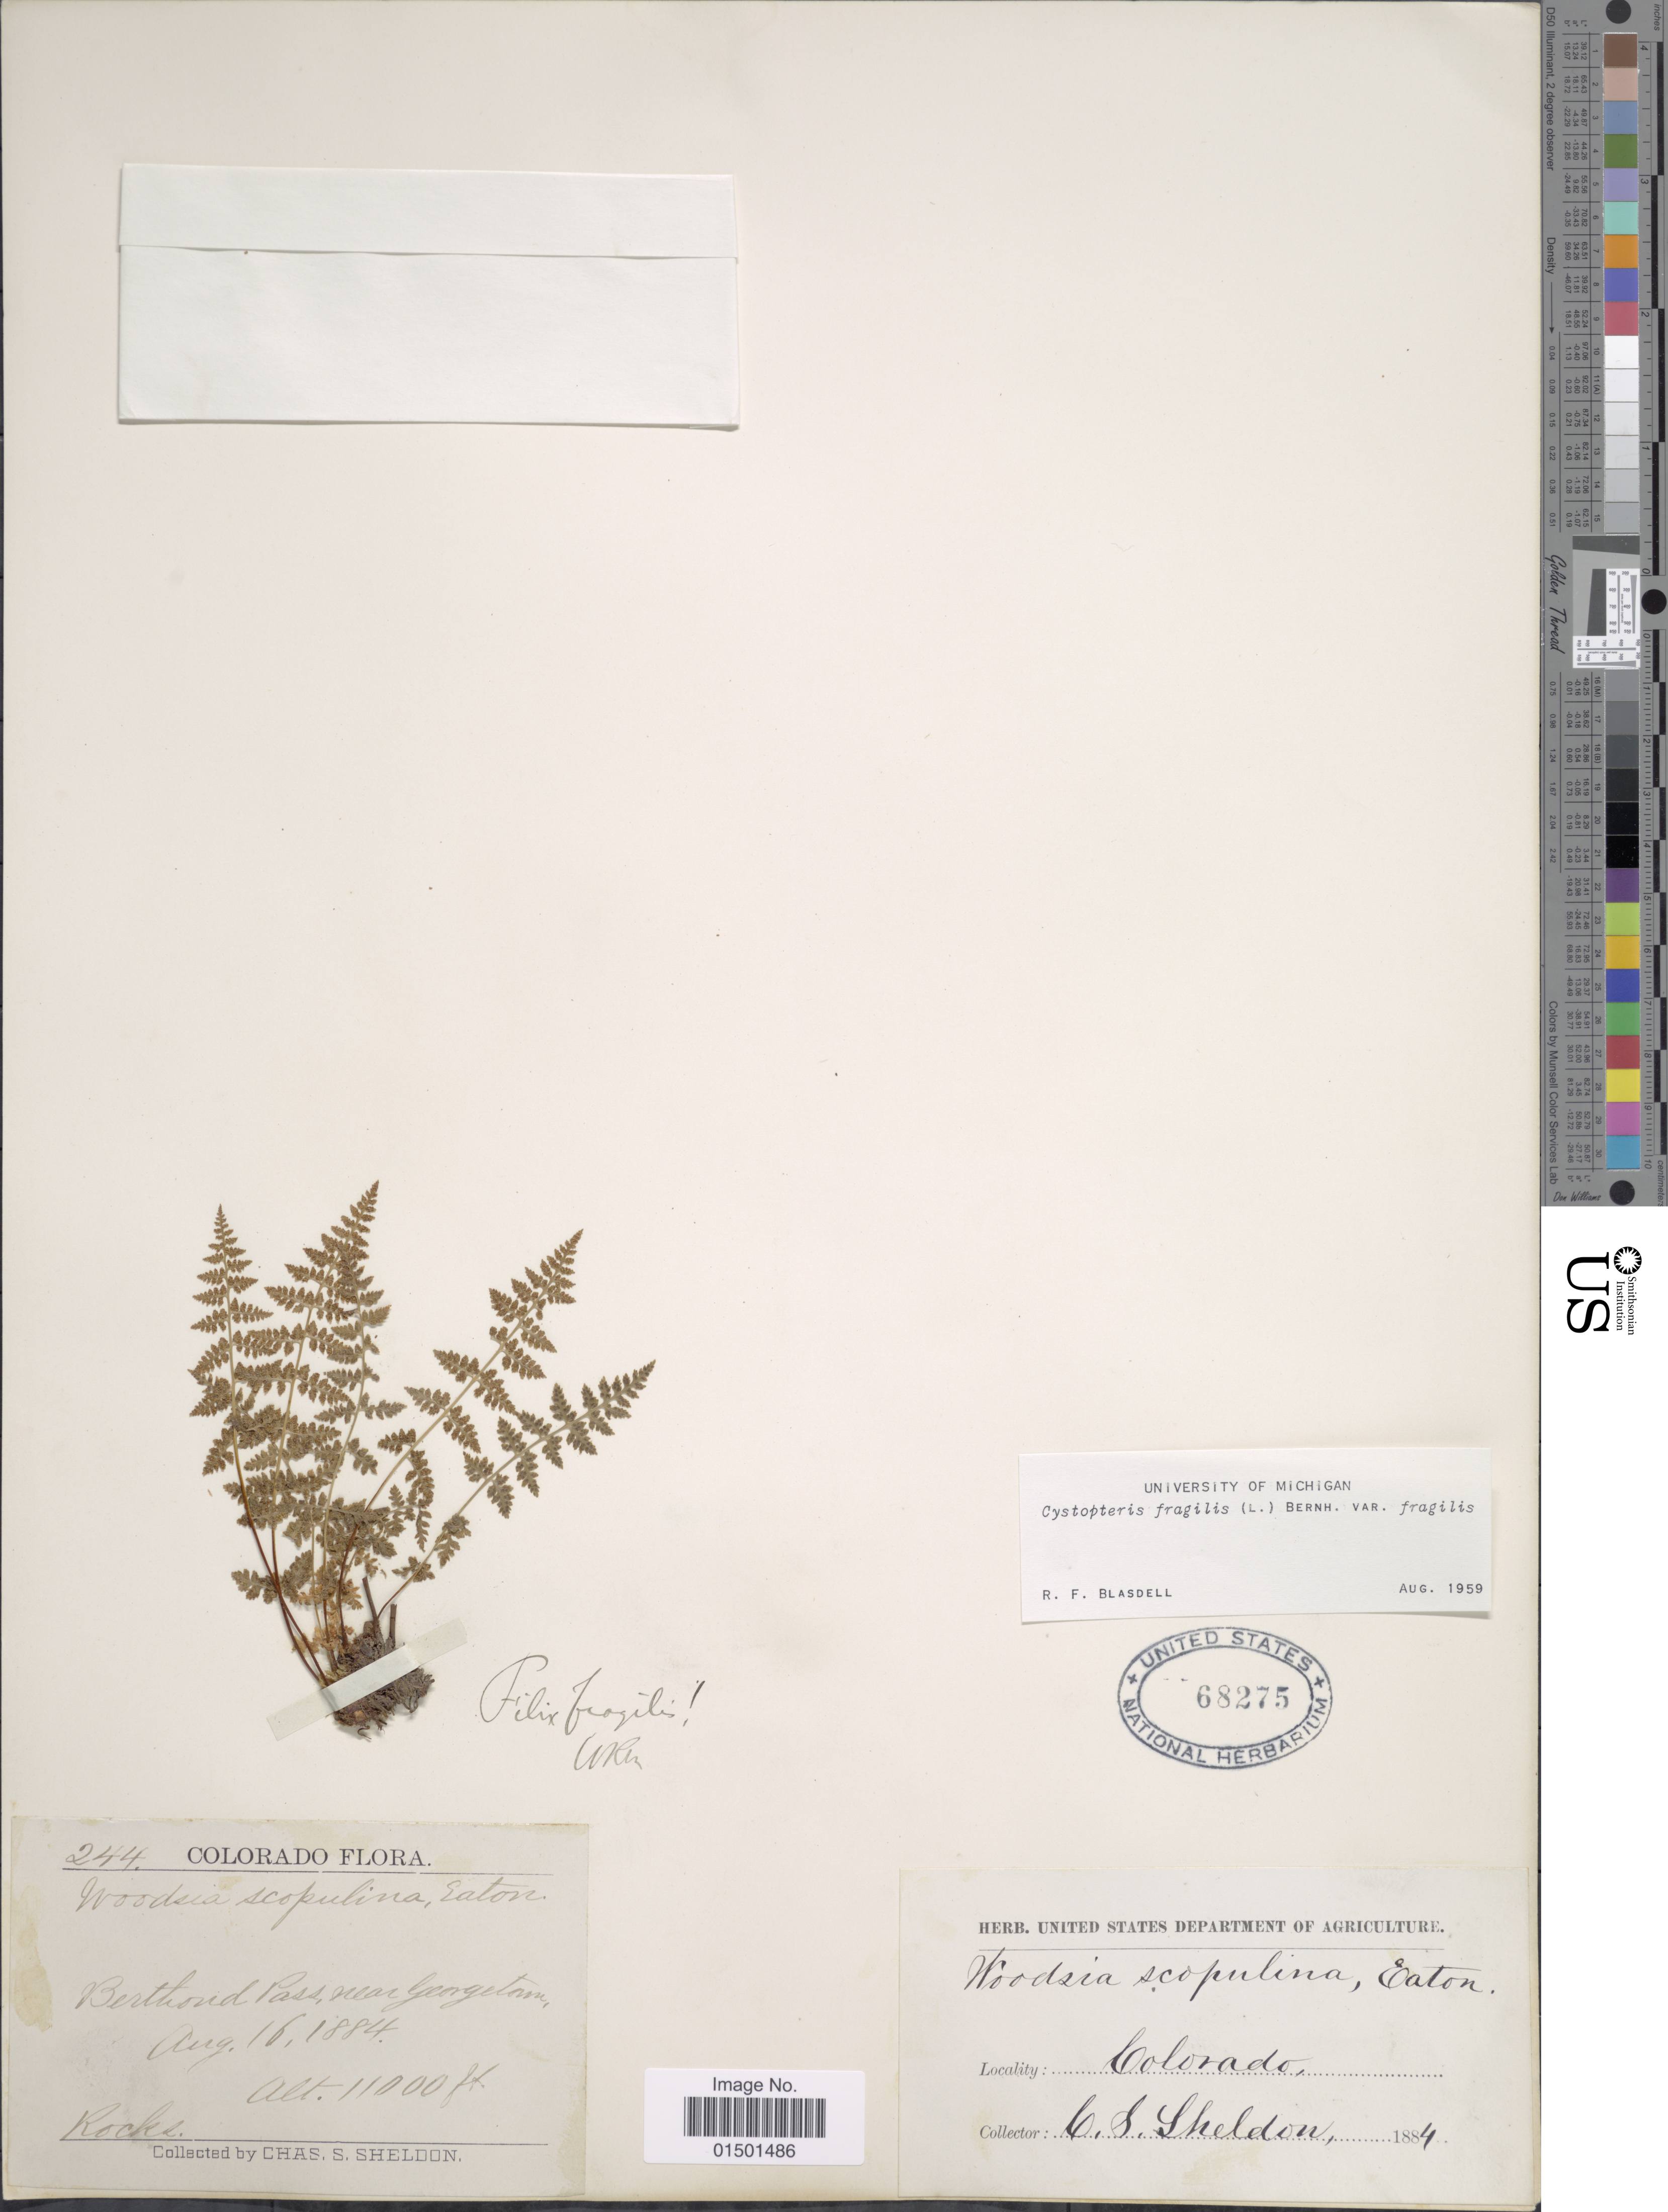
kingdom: Plantae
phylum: Tracheophyta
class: Polypodiopsida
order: Polypodiales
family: Cystopteridaceae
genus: Cystopteris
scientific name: Cystopteris fragilis var. fragilis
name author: (L.) Bernh.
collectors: C. S. Sheldon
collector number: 244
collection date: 1884-08-16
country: United States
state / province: Colorado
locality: Berthoud Pass near Georgetown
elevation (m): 3353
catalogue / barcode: US 68275